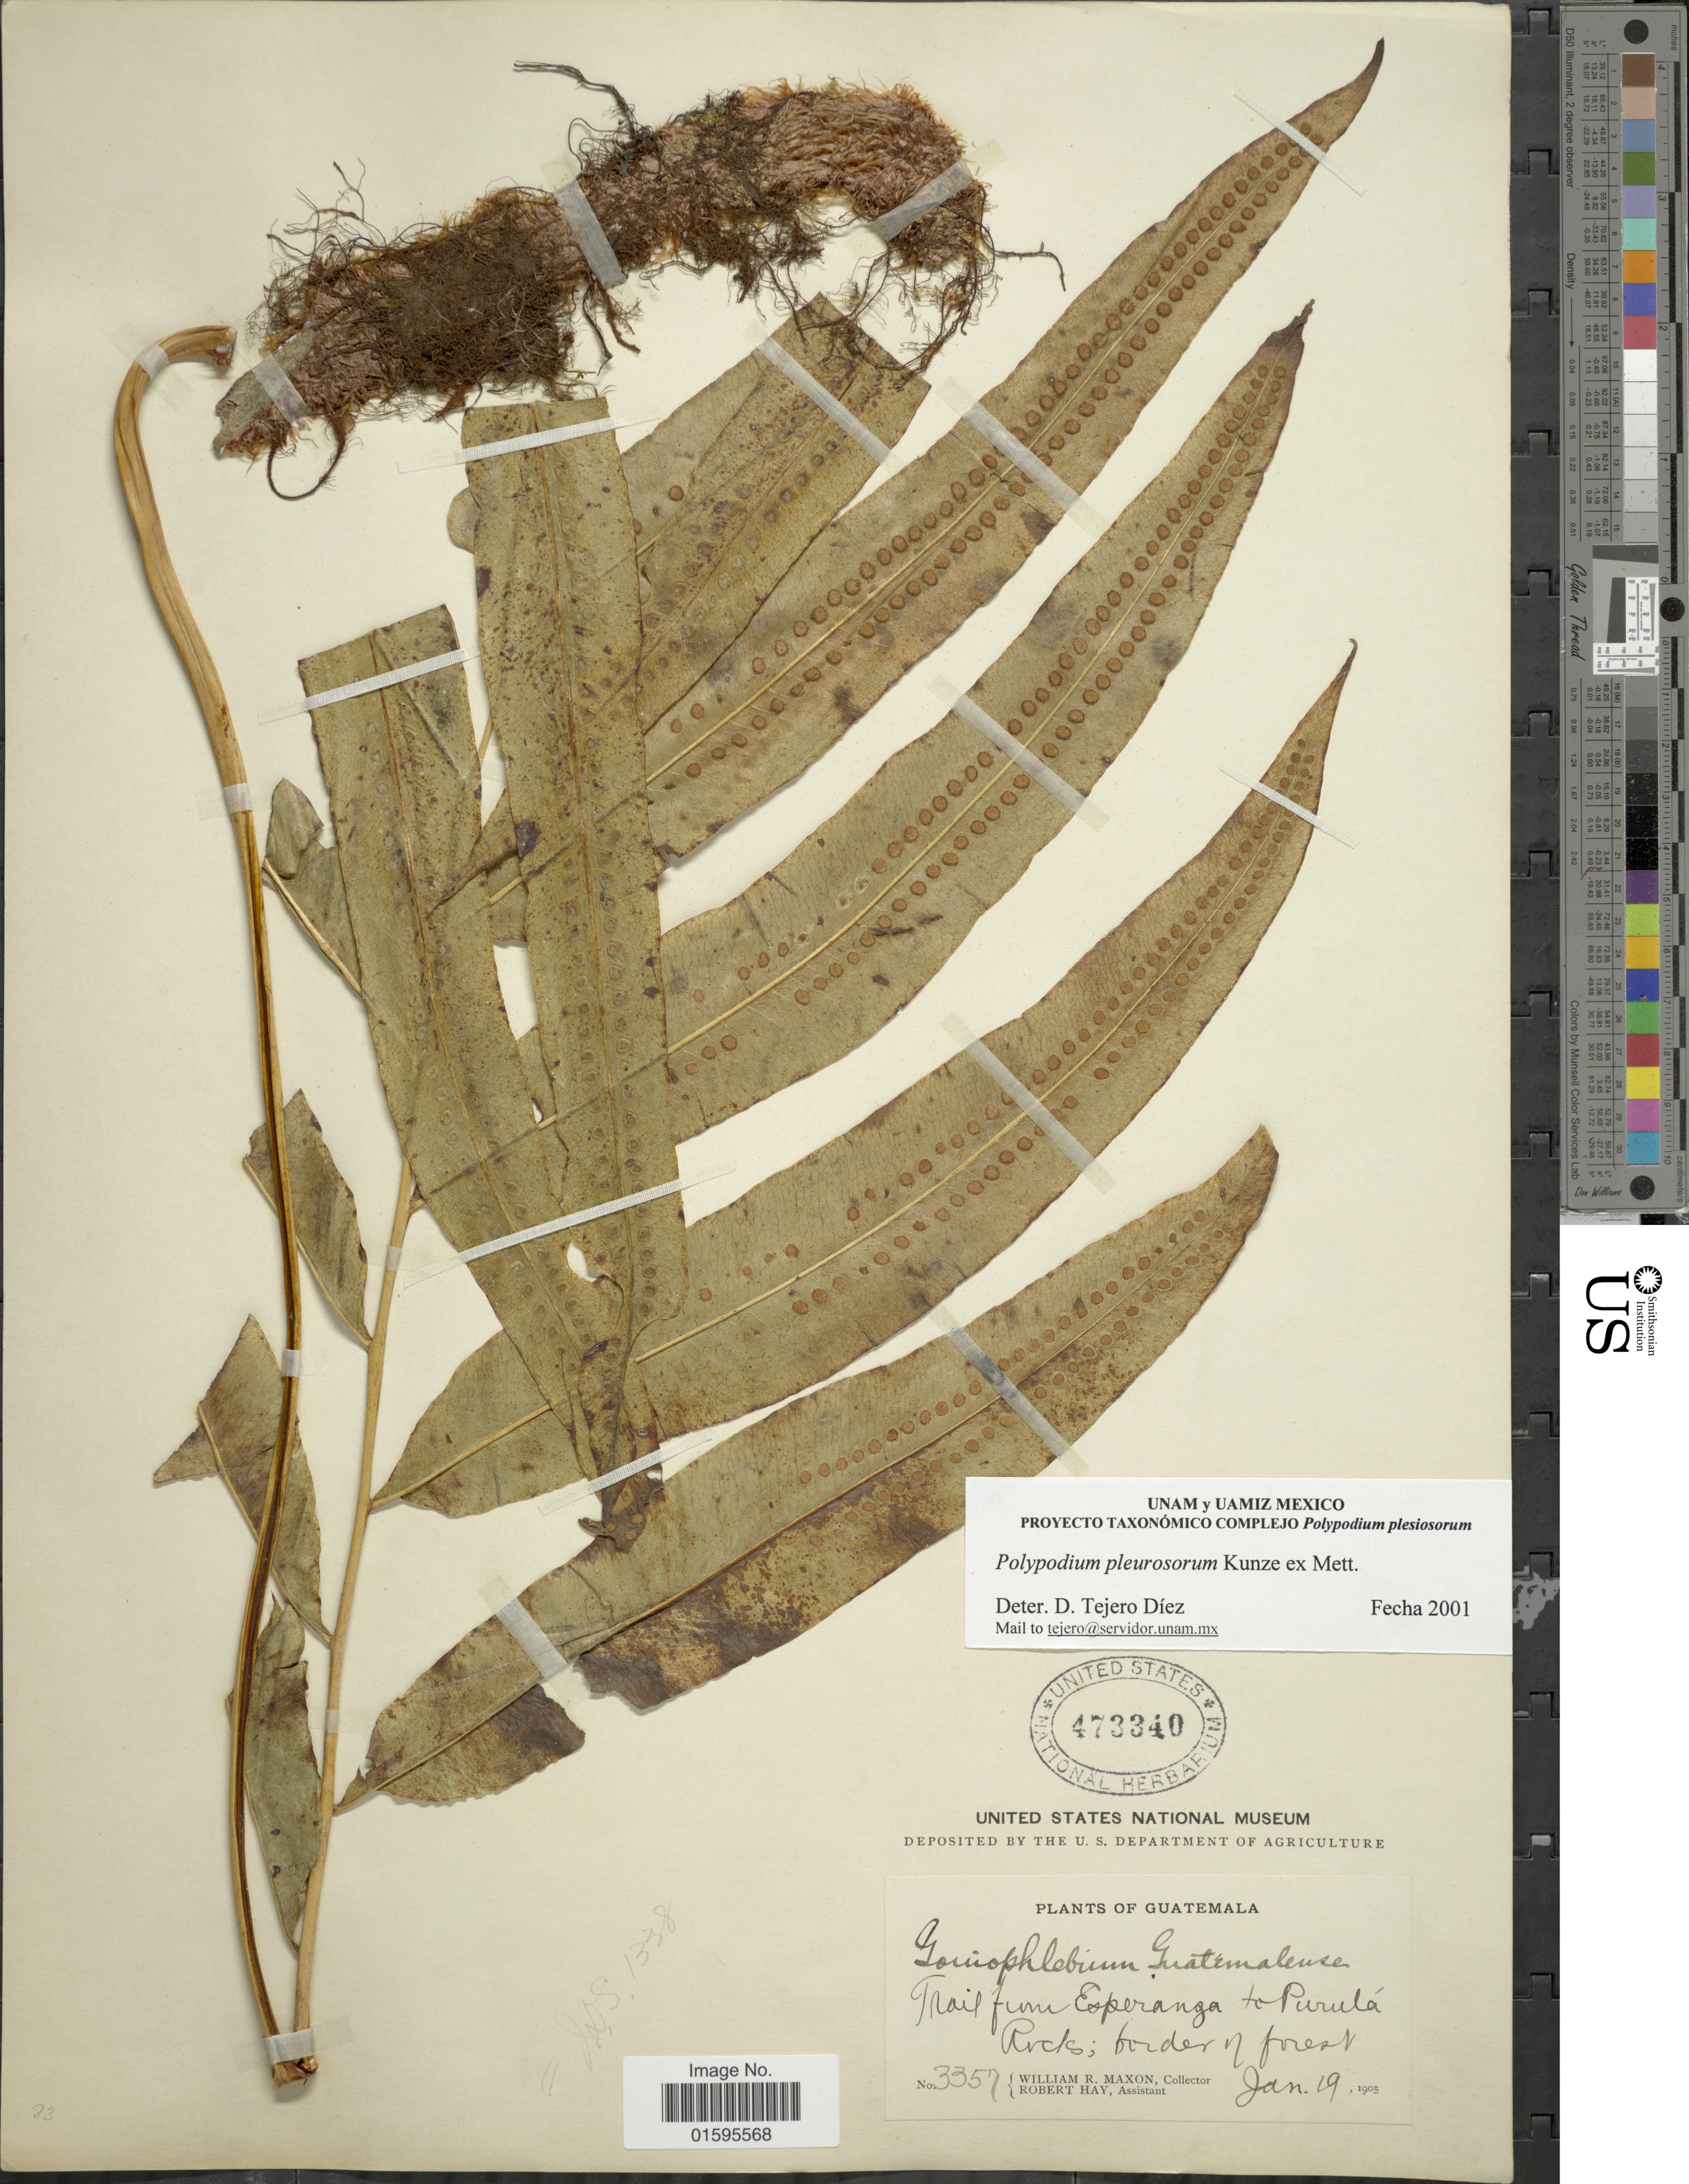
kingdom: Plantae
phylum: Tracheophyta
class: Polypodiopsida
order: Polypodiales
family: Polypodiaceae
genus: Polypodium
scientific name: Polypodium pleurosorum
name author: Kunze ex Mett.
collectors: W. R. Maxon & R. H. Hay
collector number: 3357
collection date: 1905-01-19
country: Guatemala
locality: Trail from Esperanza to Purulhá.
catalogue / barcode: US 473340